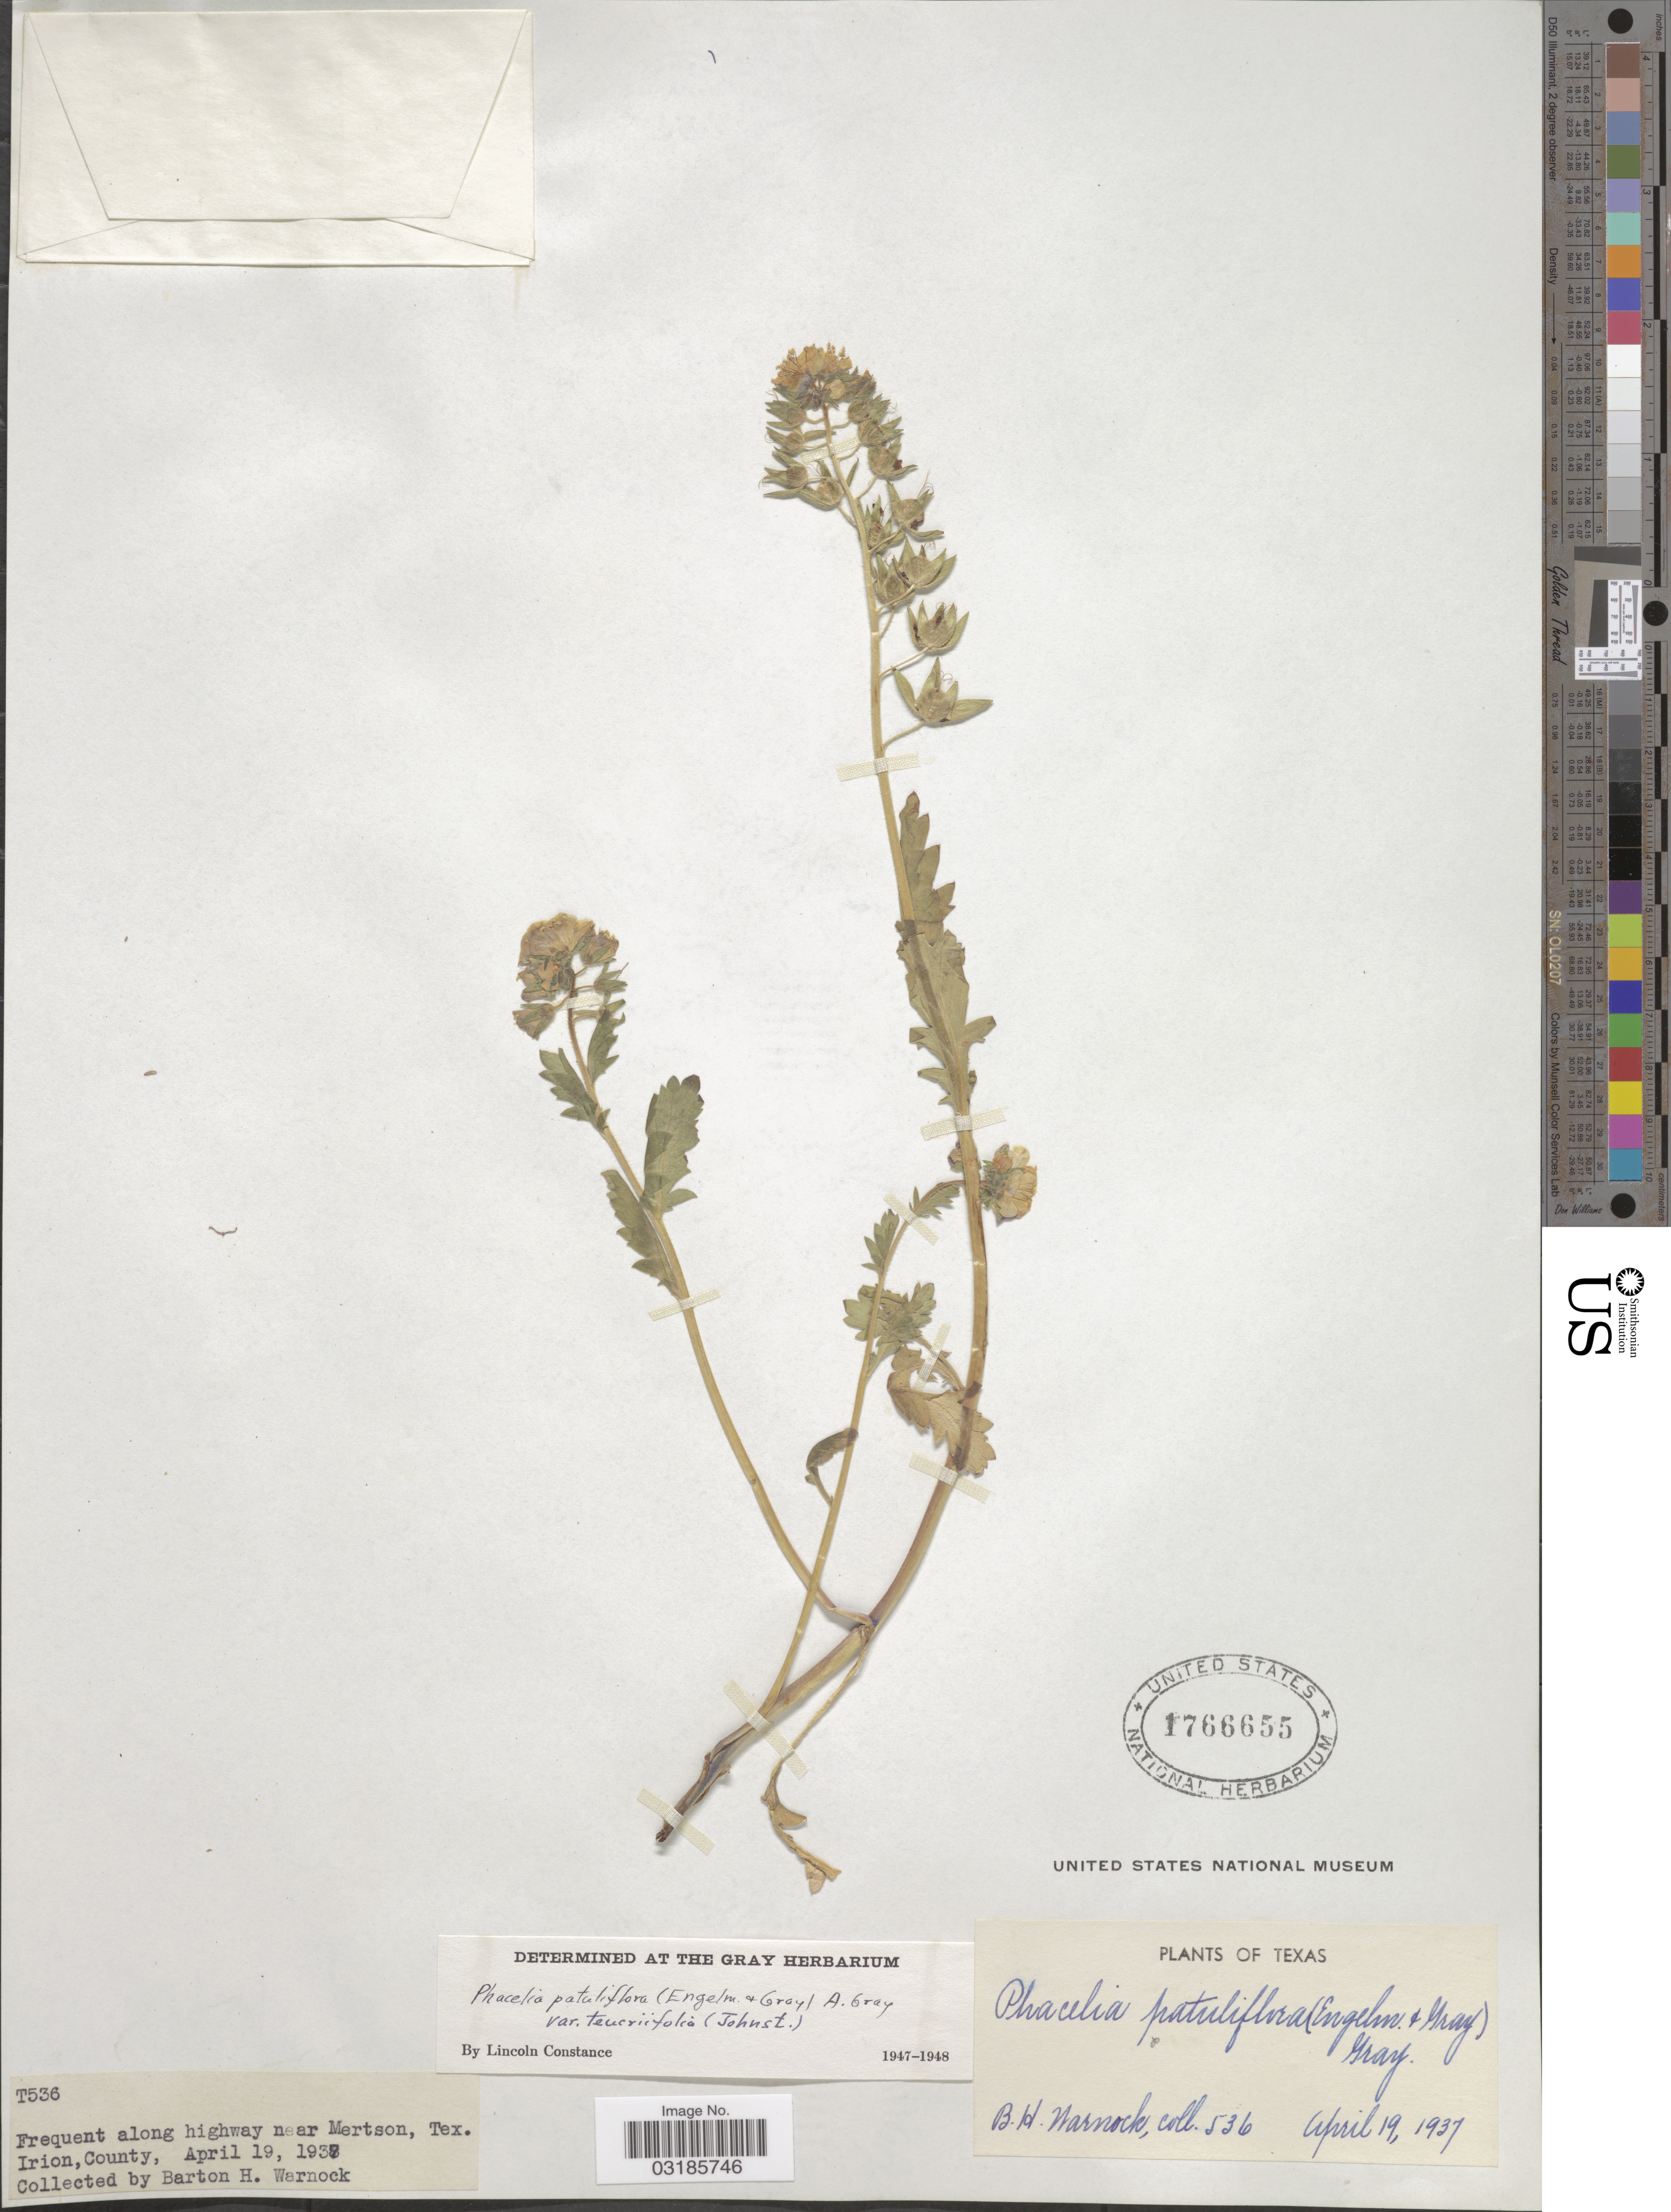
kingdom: Plantae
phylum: Tracheophyta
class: Magnoliopsida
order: Boraginales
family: Hydrophyllaceae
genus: Phacelia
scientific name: Phacelia patuliflora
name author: (Engelm. & A. Gray) A. Gray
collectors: B. H. Warnock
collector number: T536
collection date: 1937-04-19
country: United States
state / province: Texas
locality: Frequent along highway near Mertson. Irion County.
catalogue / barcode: US 1766655